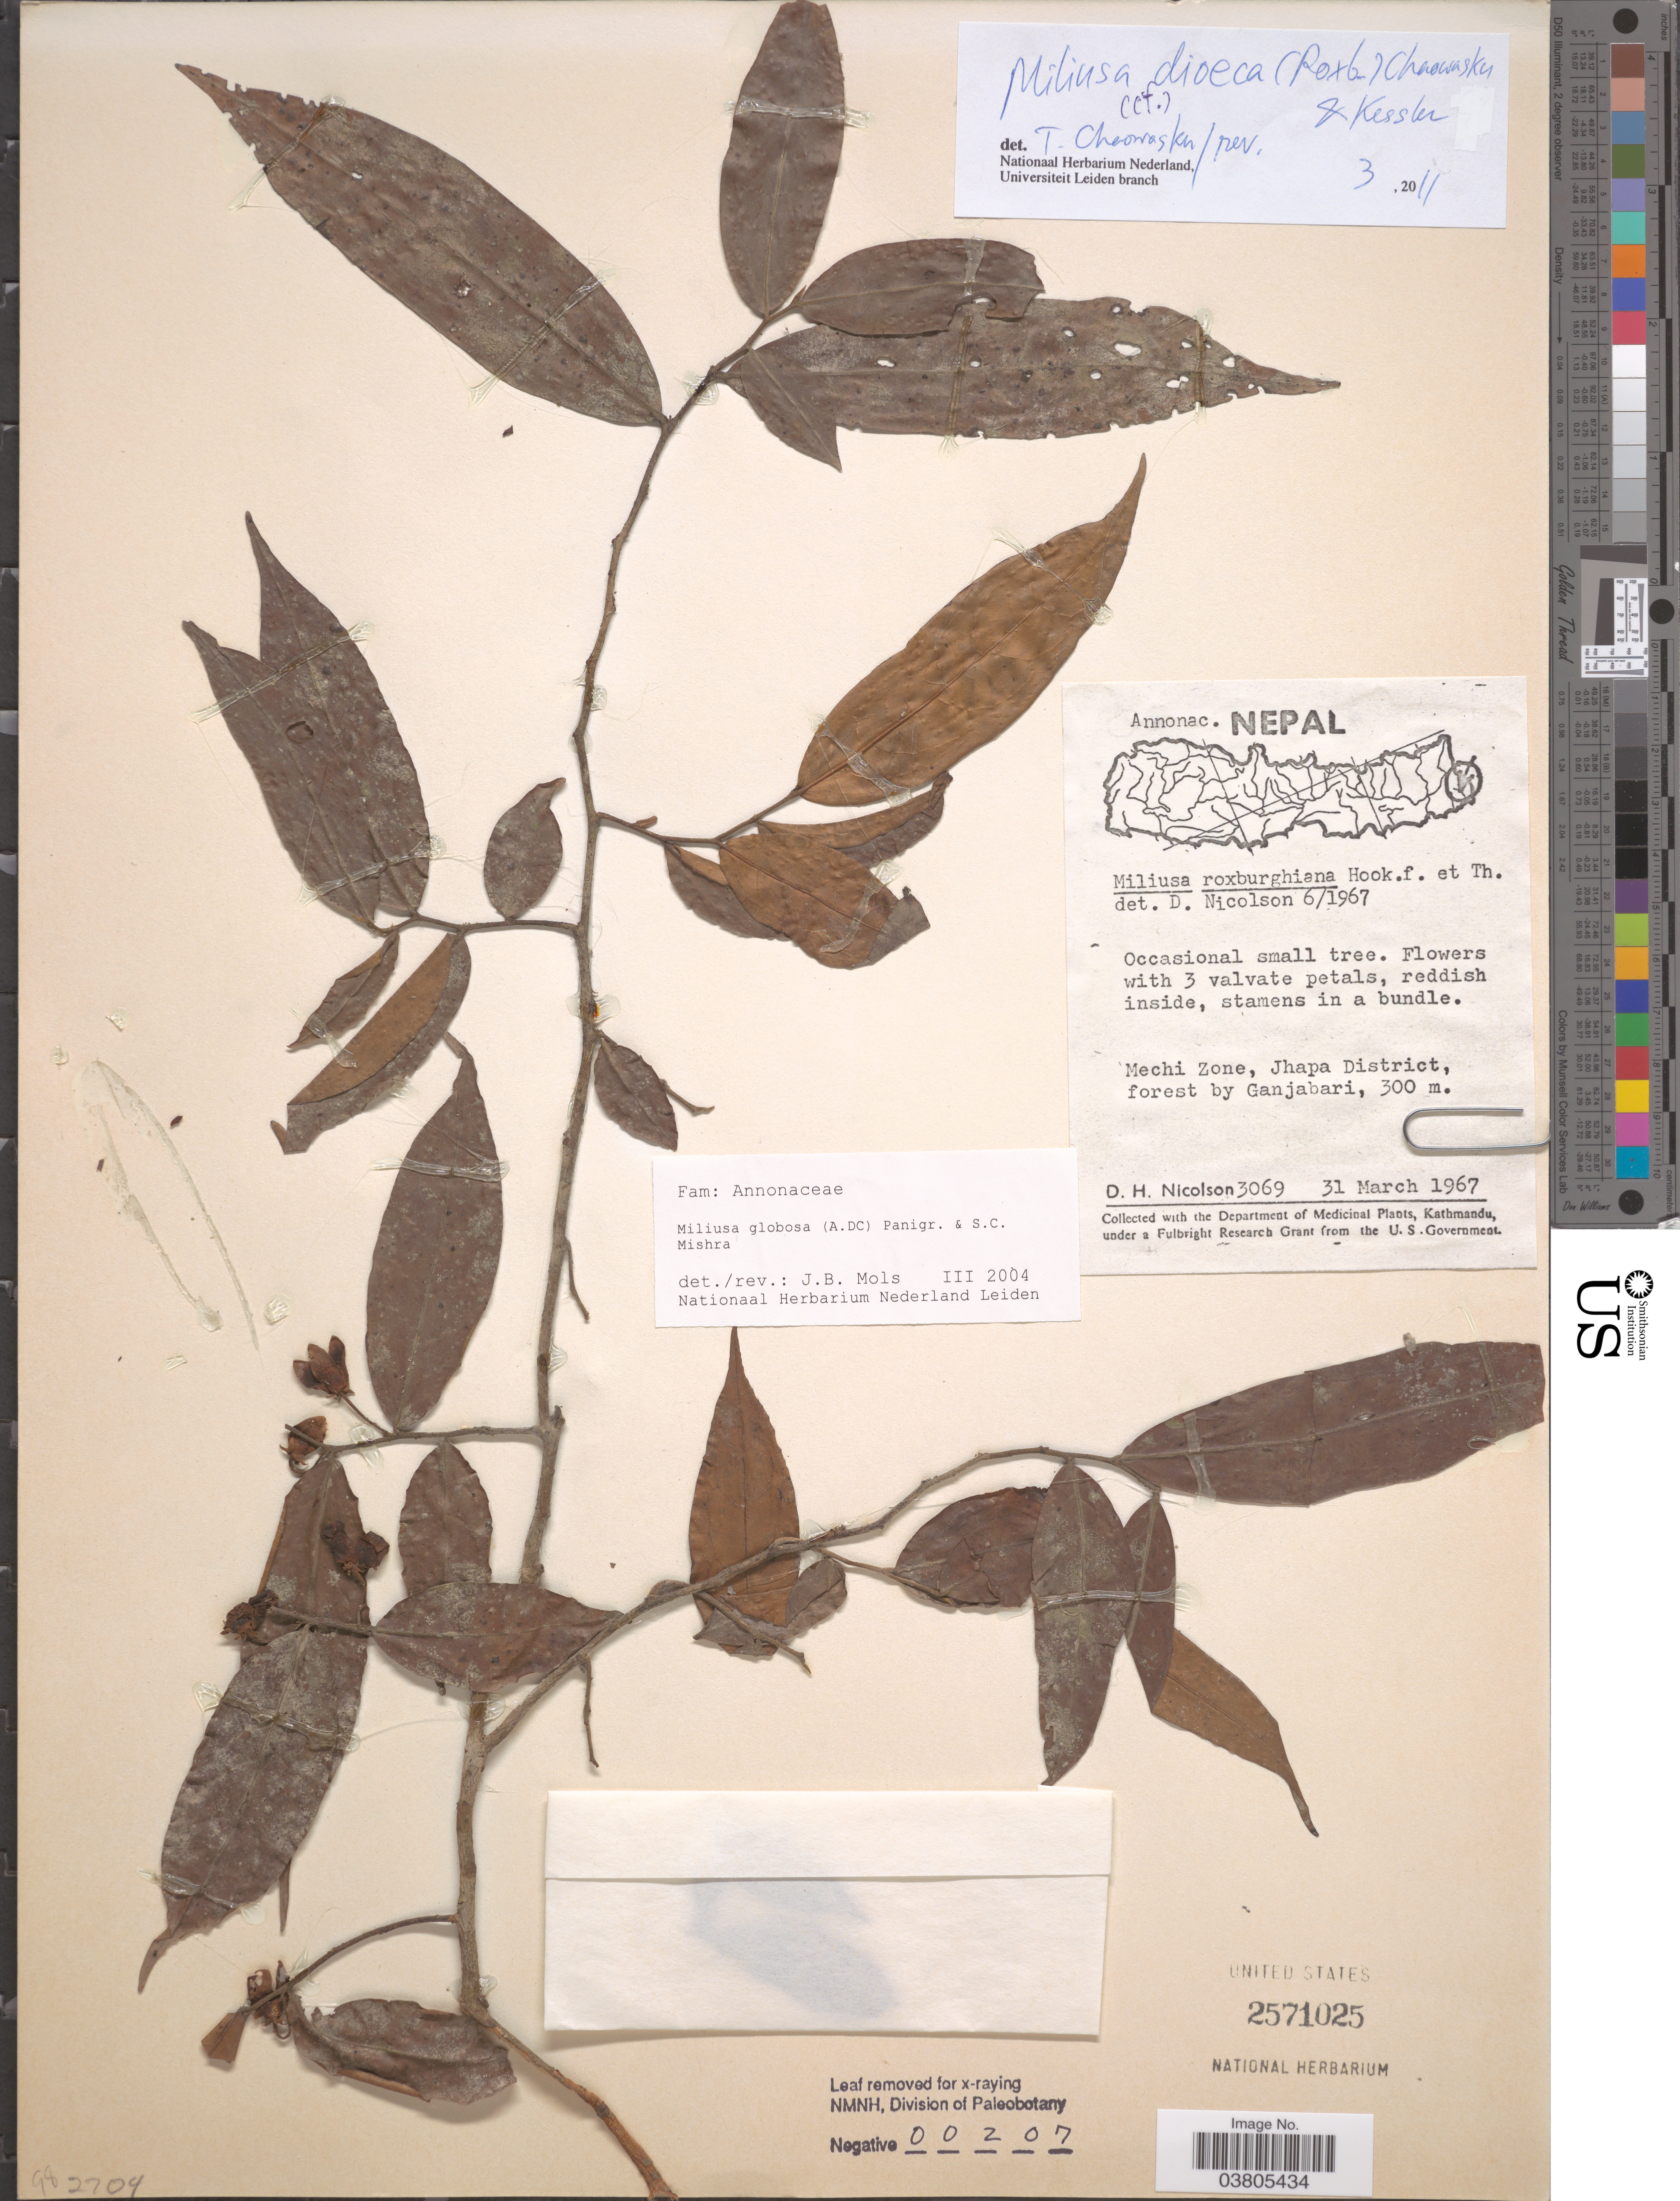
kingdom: Plantae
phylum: Tracheophyta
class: Magnoliopsida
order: Magnoliales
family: Annonaceae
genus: Miliusa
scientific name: Miliusa dioeca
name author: (Roxb.) Chaowasku & Kessler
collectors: D. H. Nicolson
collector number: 3069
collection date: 1967-03-31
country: Nepal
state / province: Mechi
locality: Mechi Zone, Jhapa District, forest by Ganjabari.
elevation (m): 300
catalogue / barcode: US 2571025